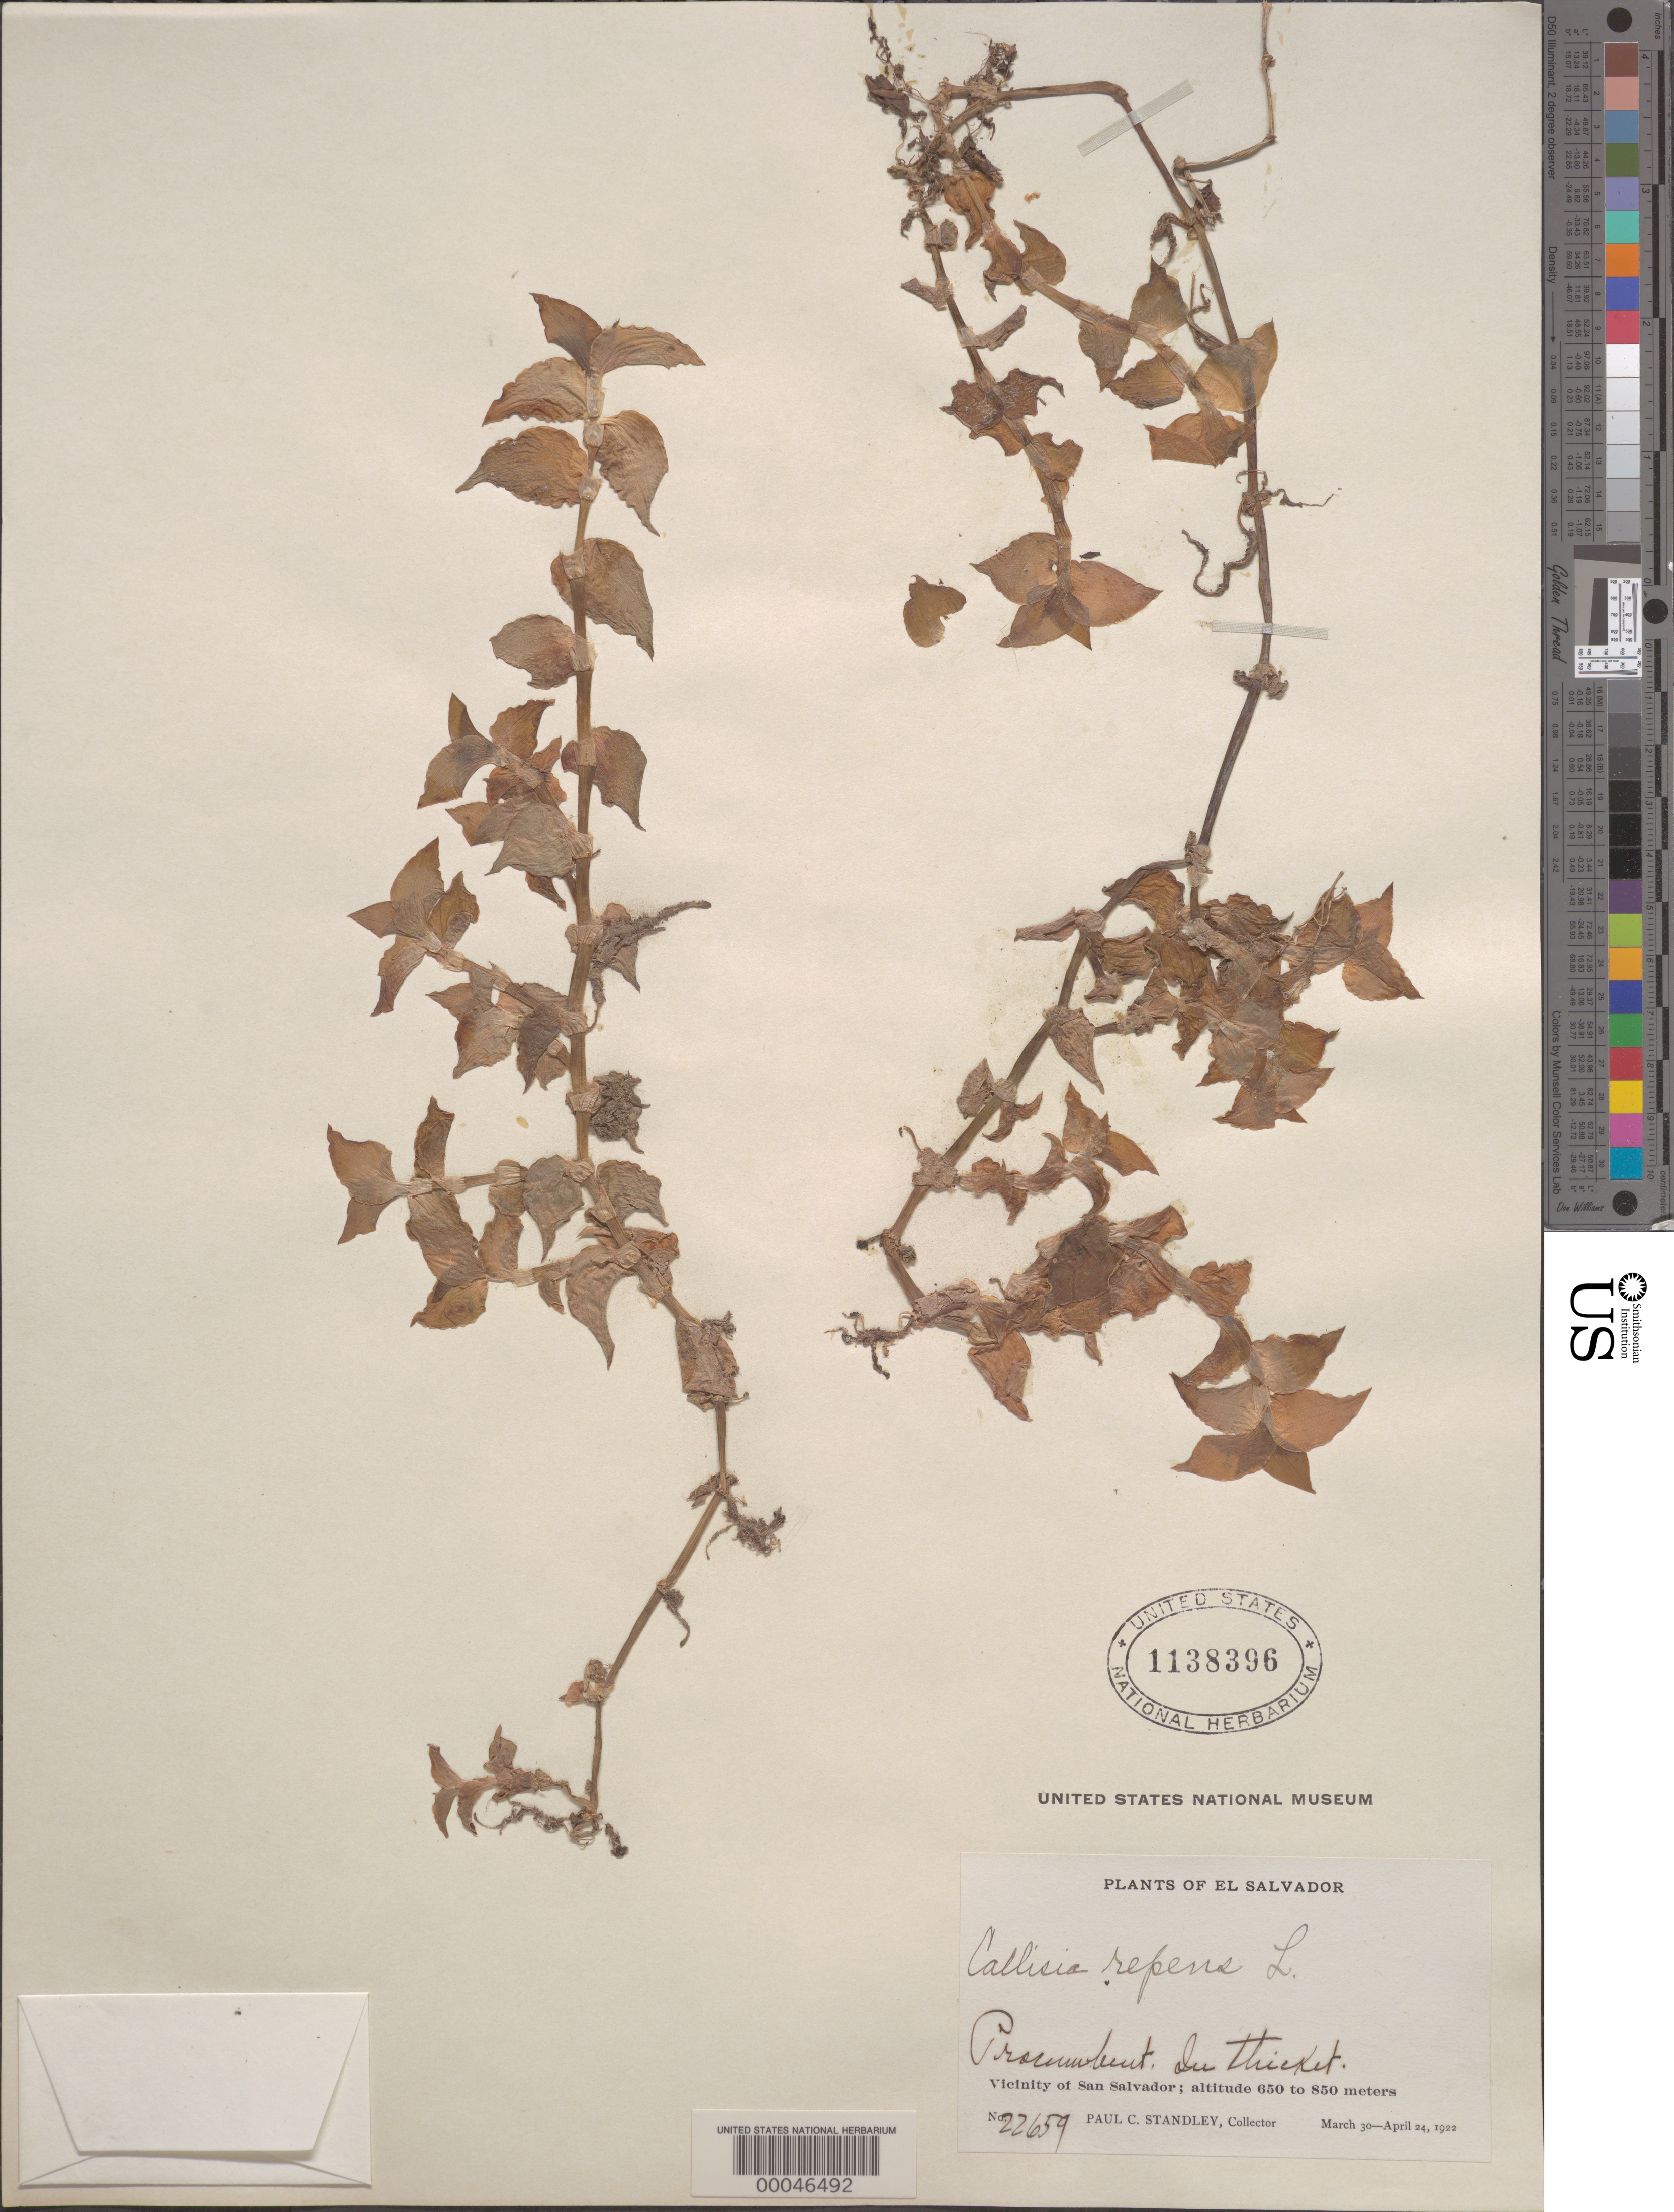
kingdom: Plantae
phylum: Tracheophyta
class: Liliopsida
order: Commelinales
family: Commelinaceae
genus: Callisia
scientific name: Callisia repens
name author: (Jacq.) L.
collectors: P. C. Standley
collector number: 22659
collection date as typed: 30 Mar 1922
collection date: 1922-03-30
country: El Salvador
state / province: San Salvador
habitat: Thicket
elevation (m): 650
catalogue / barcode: US 1138396